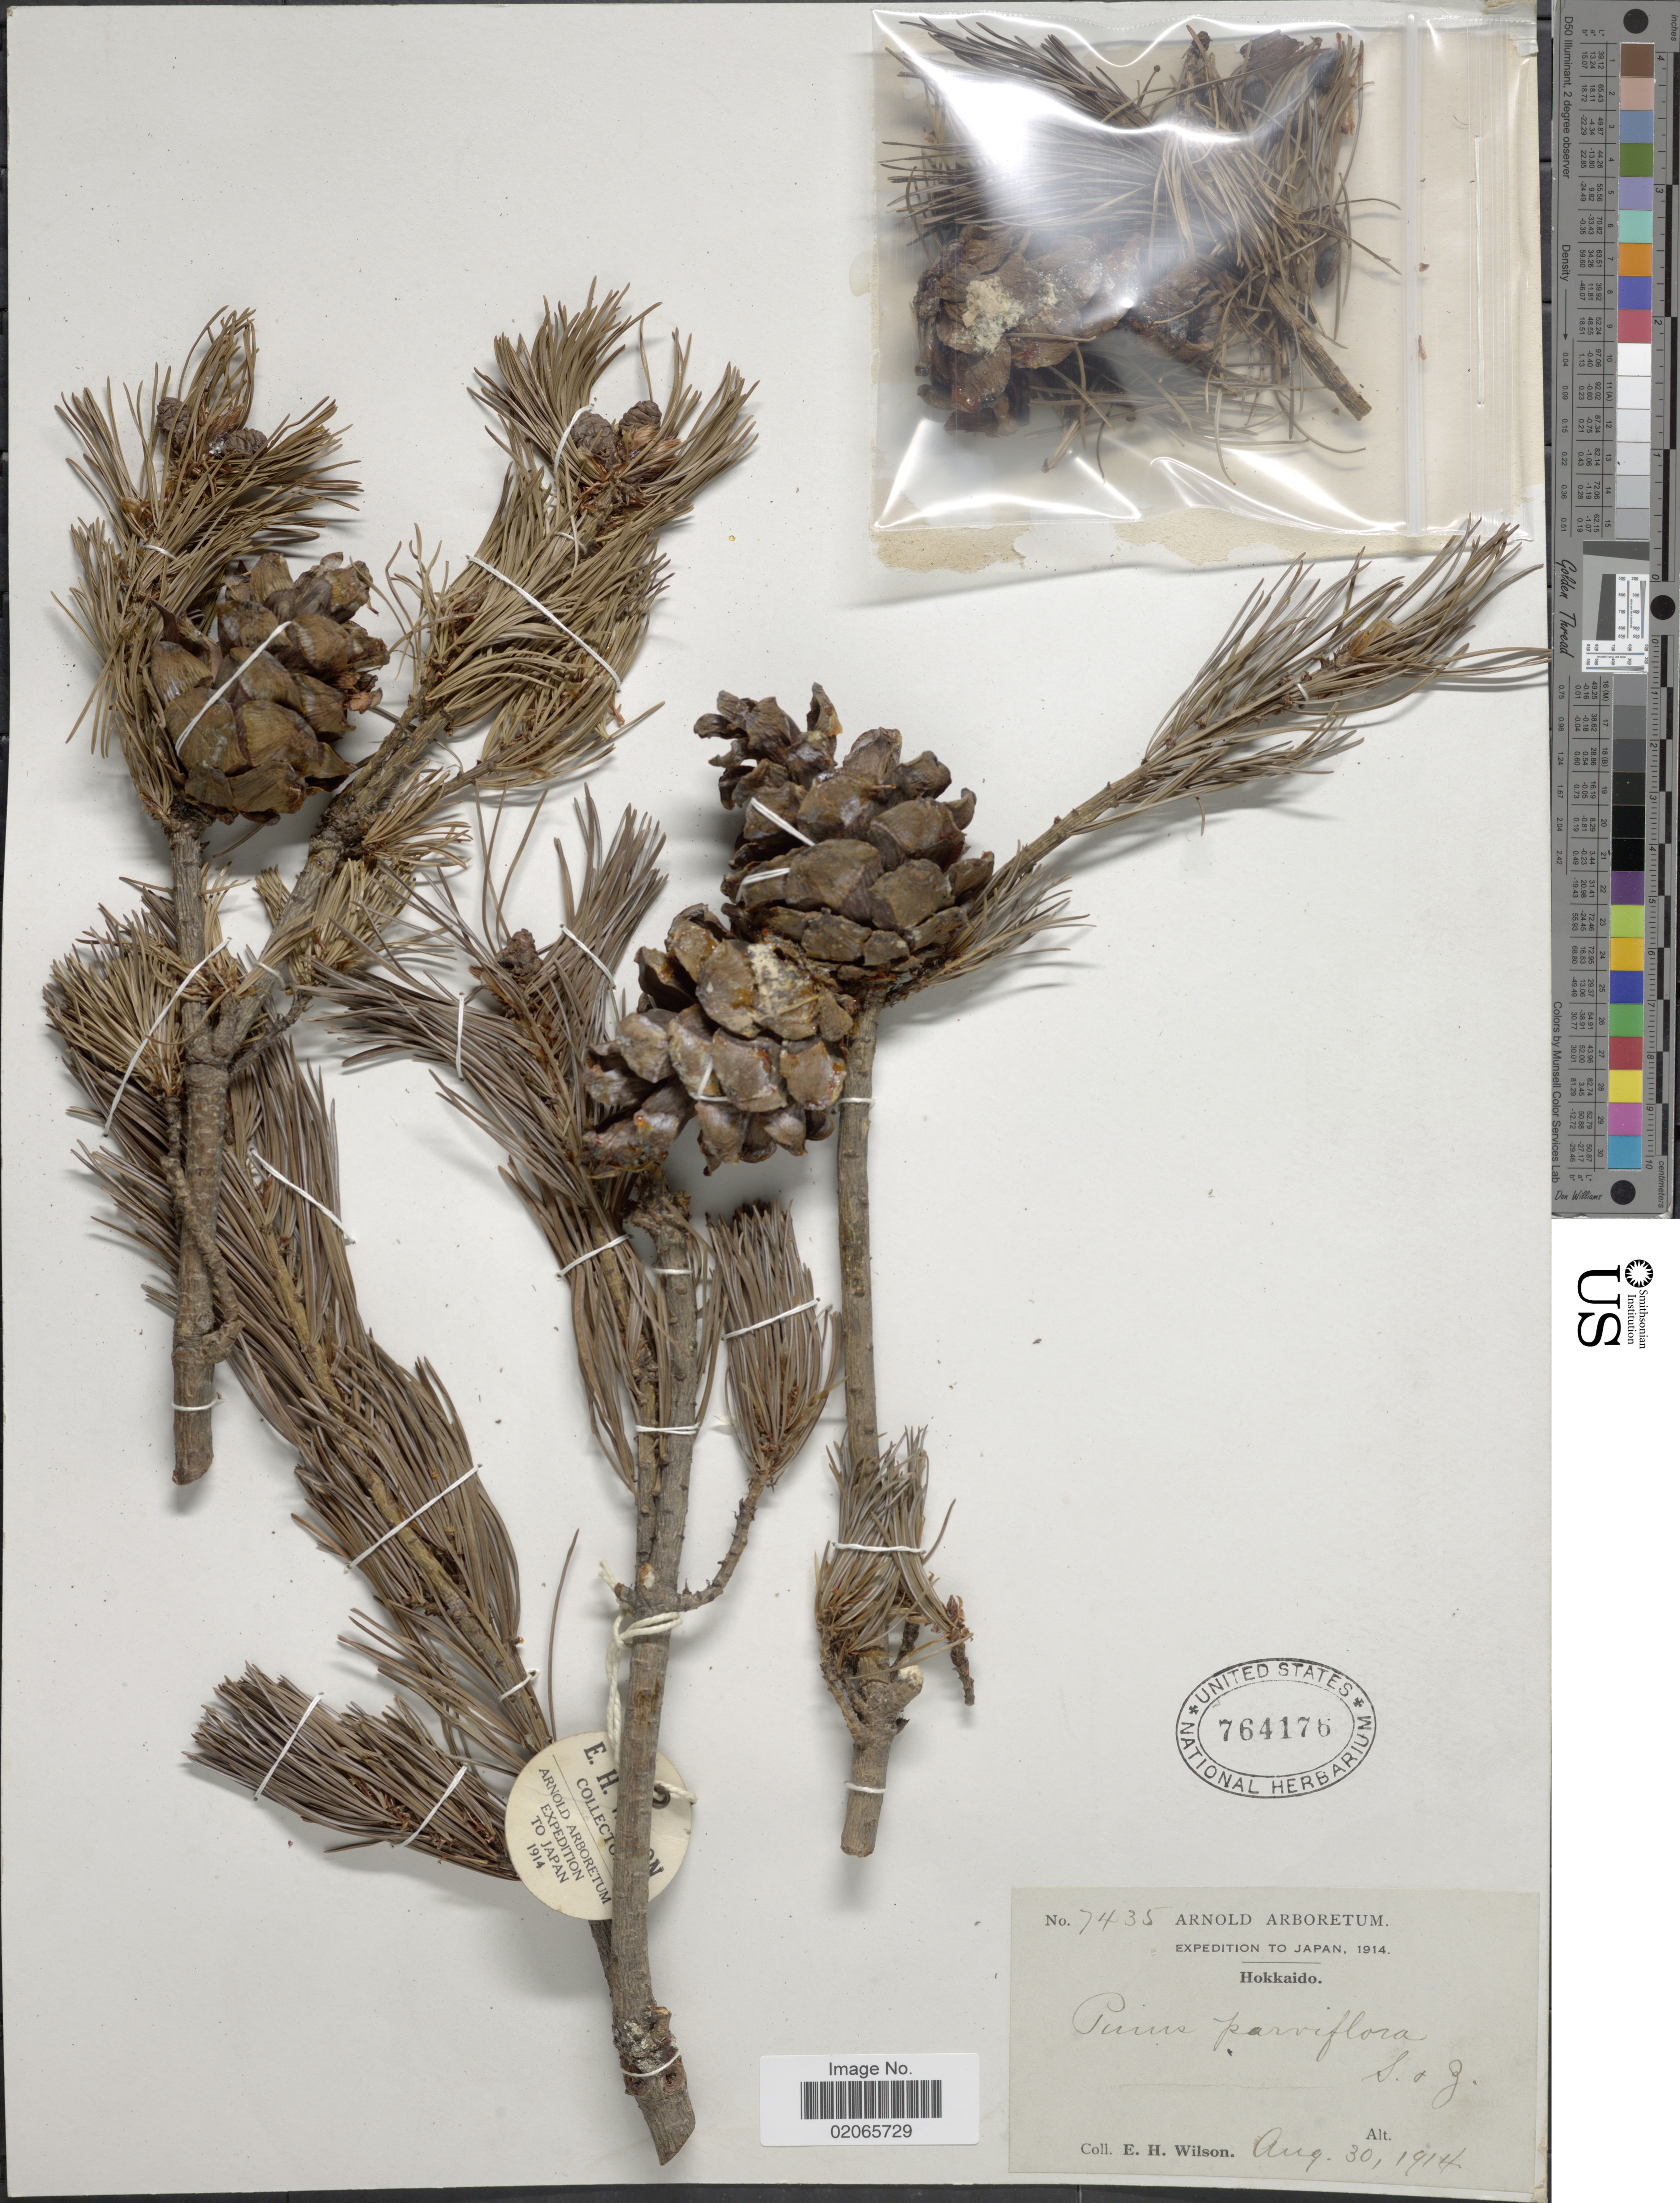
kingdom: Plantae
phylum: Tracheophyta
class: Pinopsida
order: Pinales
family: Pinaceae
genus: Pinus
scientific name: Pinus parviflora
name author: Siebold & Zucc.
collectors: E. Wilson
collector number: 7435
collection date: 1914-08-30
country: Japan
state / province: Hokkaidō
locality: Hokkaido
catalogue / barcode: US 764176